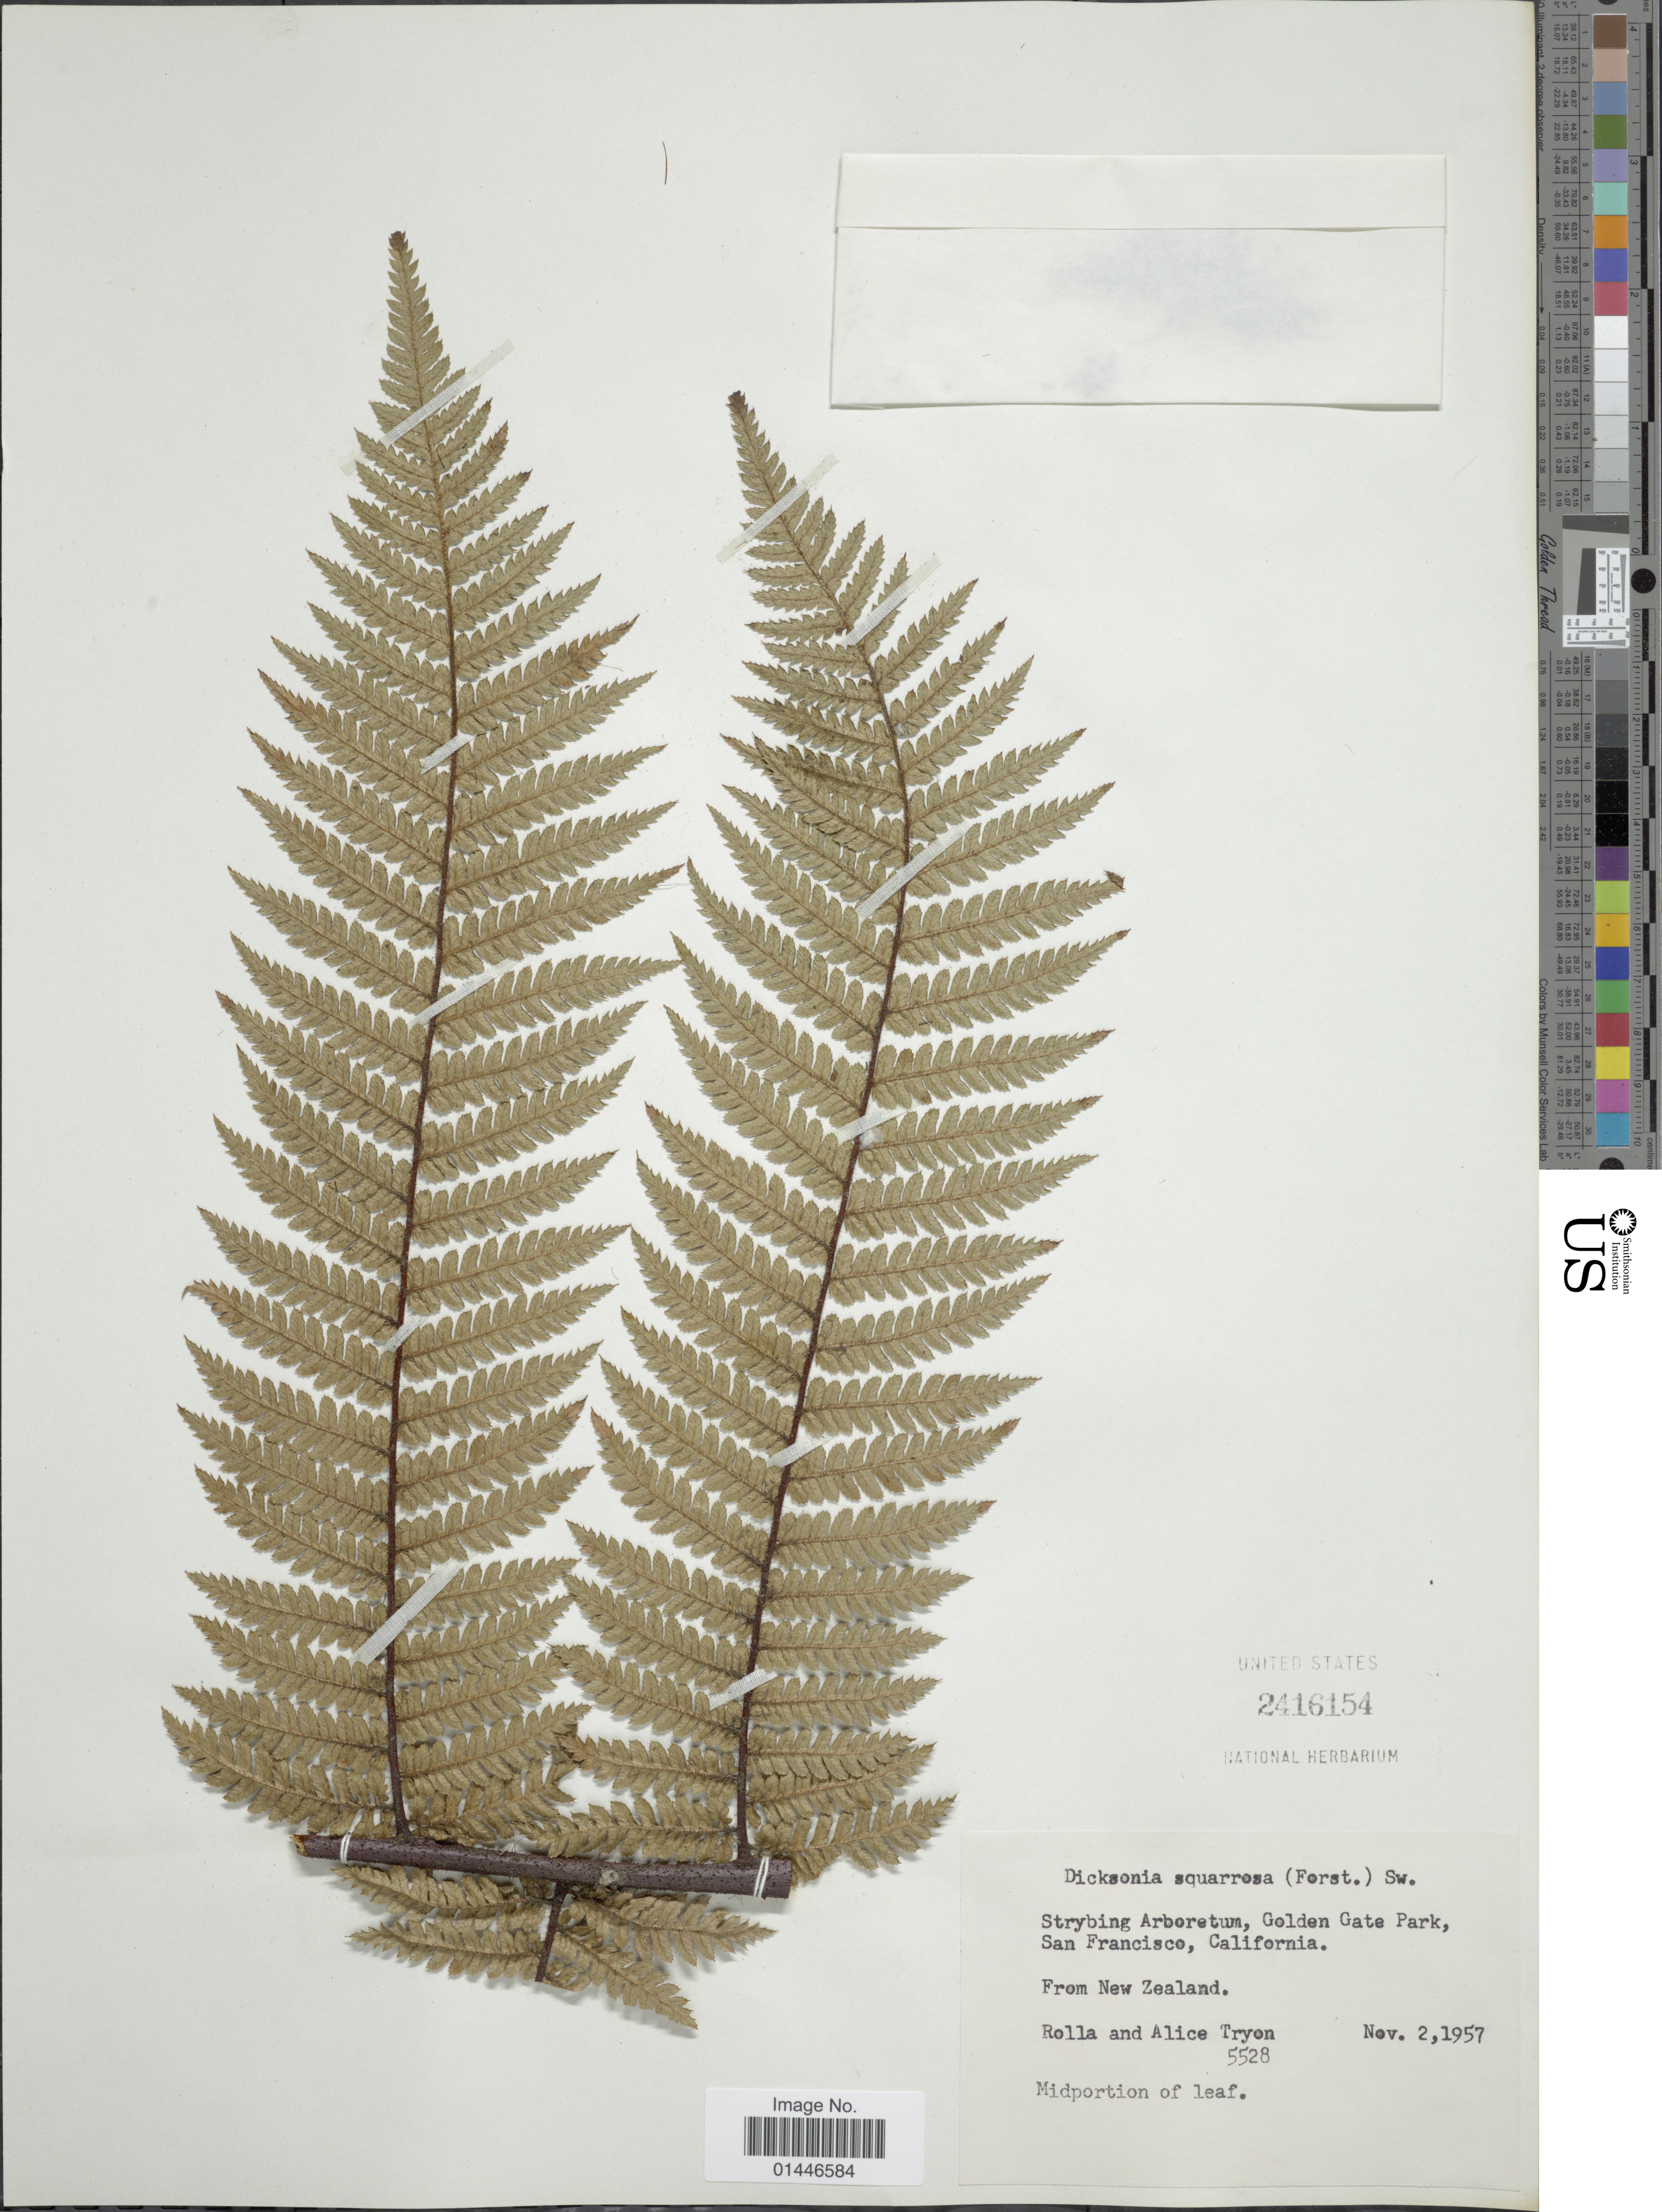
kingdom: Plantae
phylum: Tracheophyta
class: Polypodiopsida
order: Cyatheales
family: Dicksoniaceae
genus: Dicksonia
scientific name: Dicksonia squarrosa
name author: Sw.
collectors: R. M. Tryon & A. F. Tryon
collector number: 5528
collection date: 1957-11-02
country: United States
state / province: California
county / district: San Francisco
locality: Strybing Arboretum, Golden Gate Park, San Francisco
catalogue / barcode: US 2416154